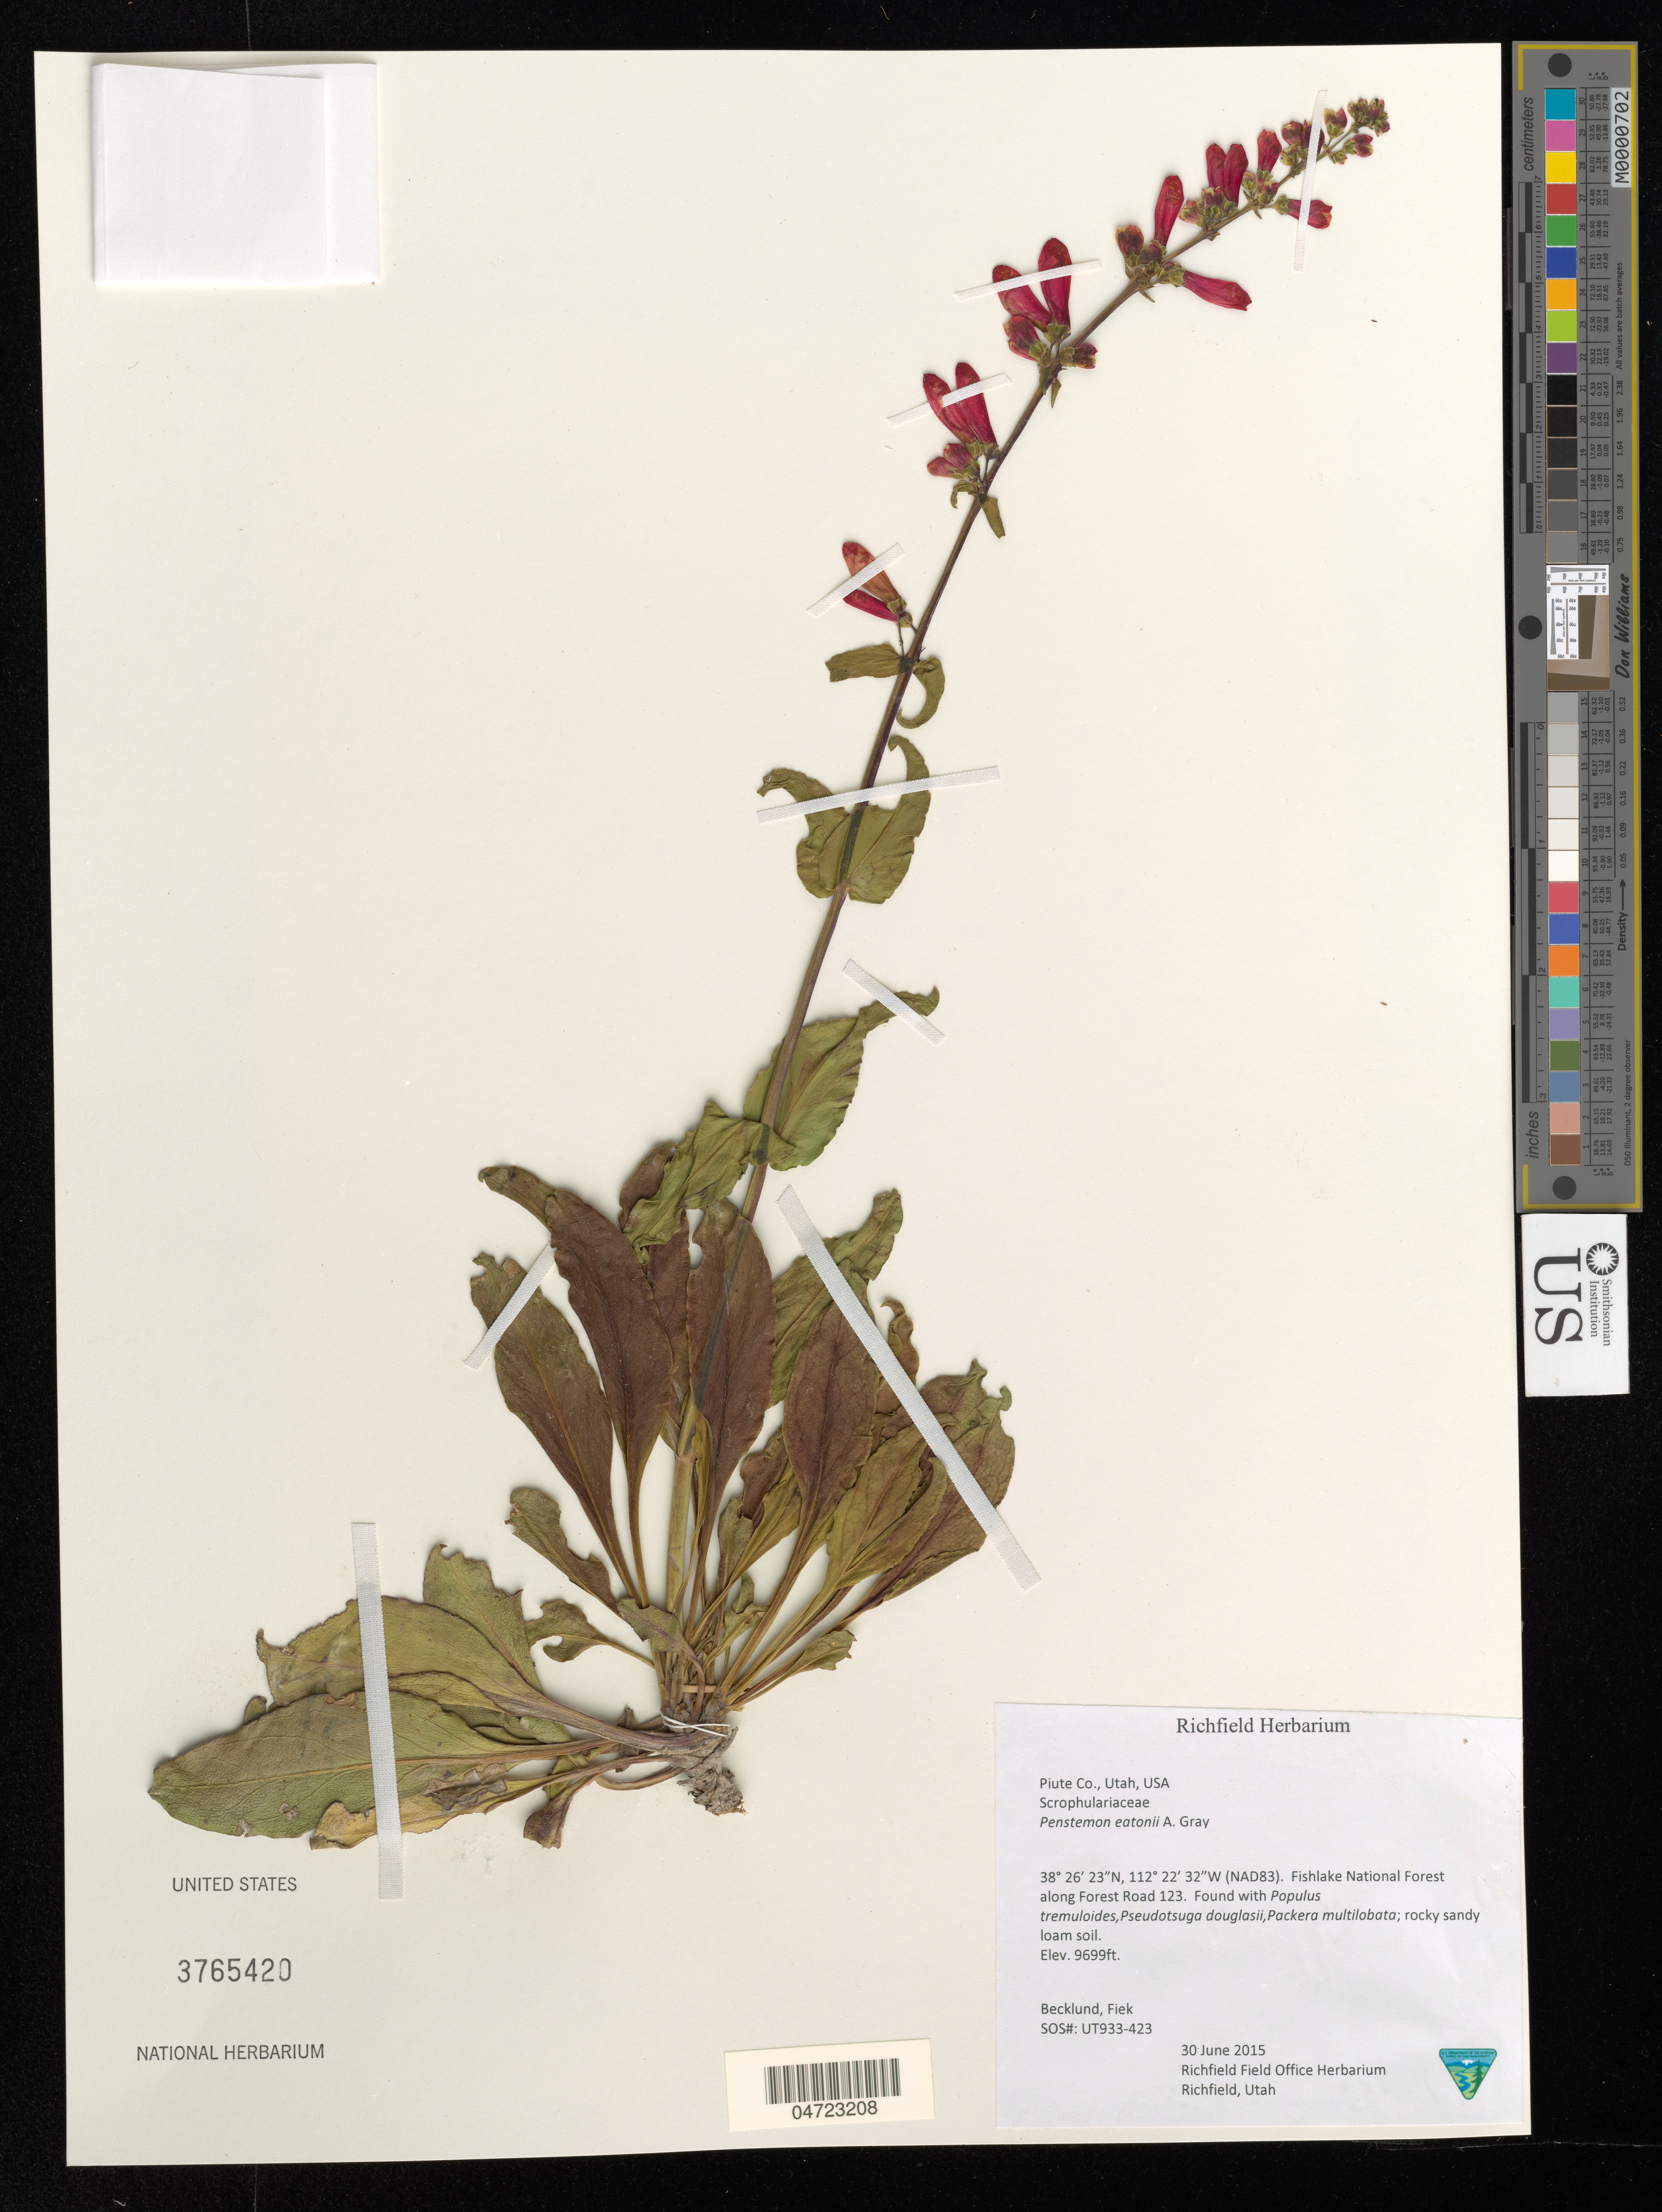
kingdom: Plantae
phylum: Tracheophyta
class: Magnoliopsida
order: Lamiales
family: Plantaginaceae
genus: Penstemon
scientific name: Penstemon eatonii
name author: A. Gray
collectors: -. Becklund & -. Fiek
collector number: UT933-423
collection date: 2015-06-30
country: United States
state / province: Utah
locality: Piute Co. Fishlake National Forest along Forest Road 123.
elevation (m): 2956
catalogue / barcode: US 3765420